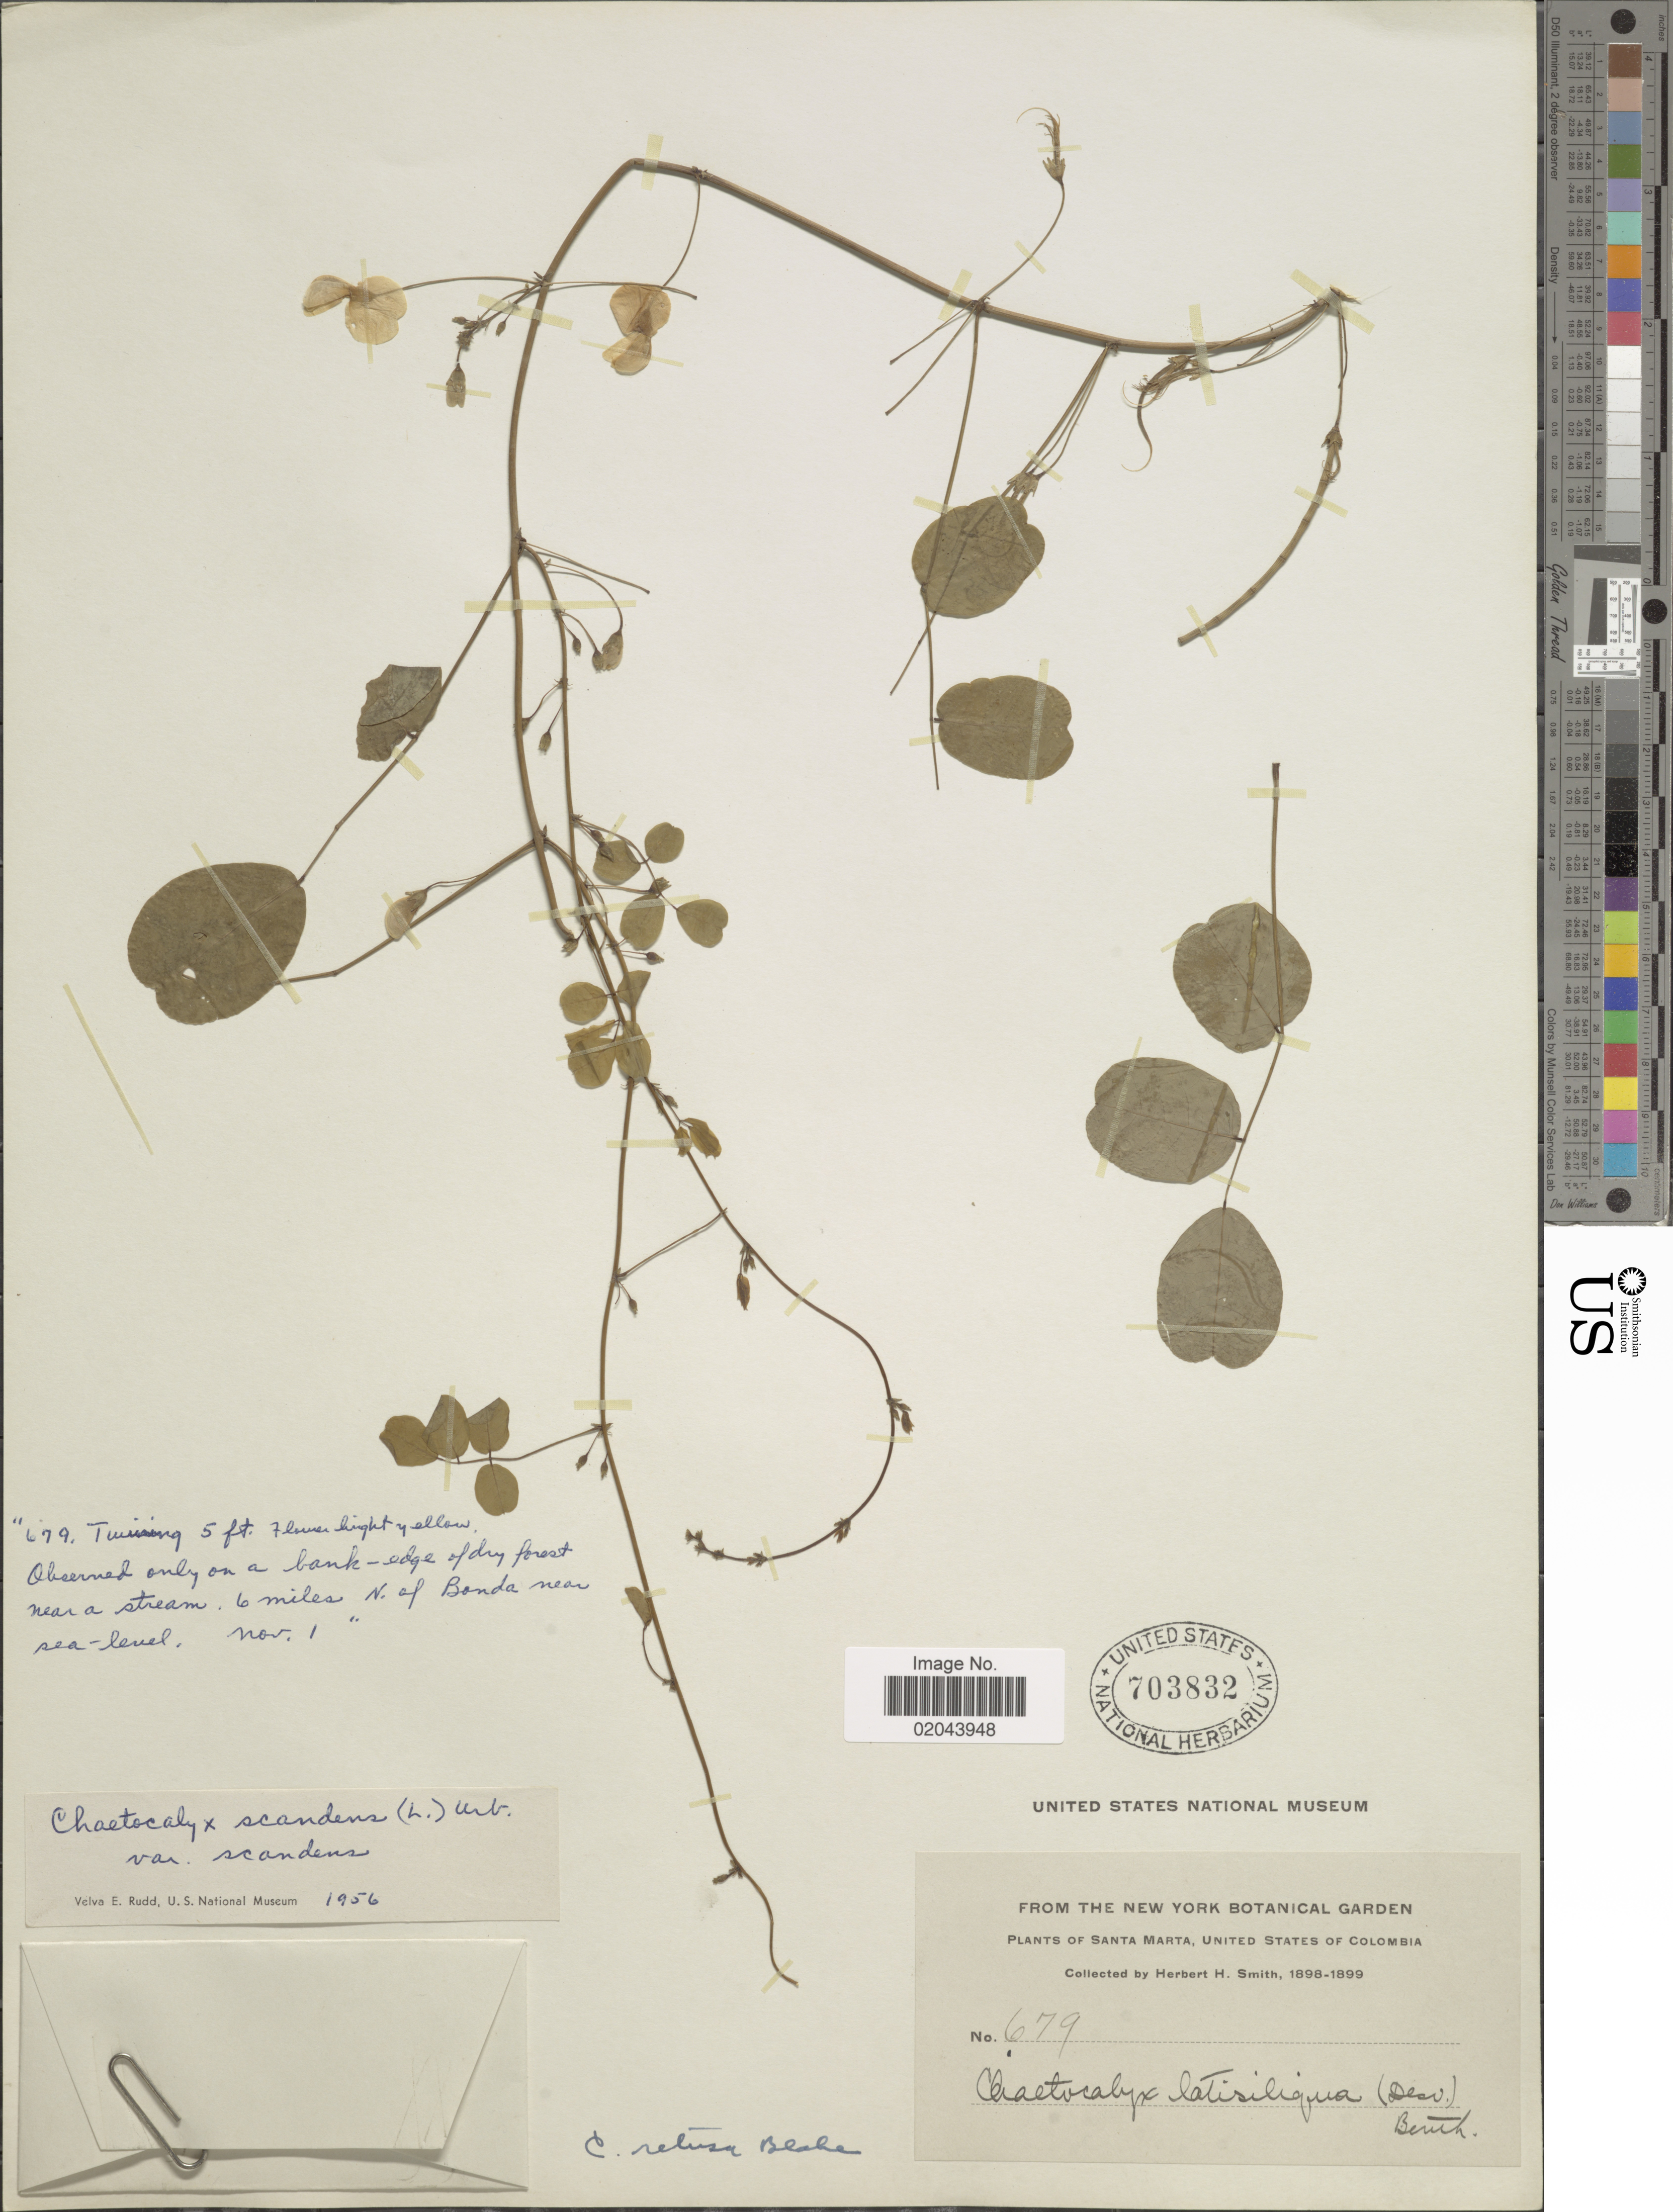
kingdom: Plantae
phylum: Tracheophyta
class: Magnoliopsida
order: Fabales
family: Fabaceae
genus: Chaetocalyx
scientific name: Chaetocalyx scandens var. scandens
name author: (L.) Urb.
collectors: Herbert H. Smith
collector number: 679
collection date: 1898-11-01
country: Colombia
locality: Santa Marta, United States of Columbia, observed only on a bank-edge of dry forest near a stream, 6 miles N of Bonda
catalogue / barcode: US 703832